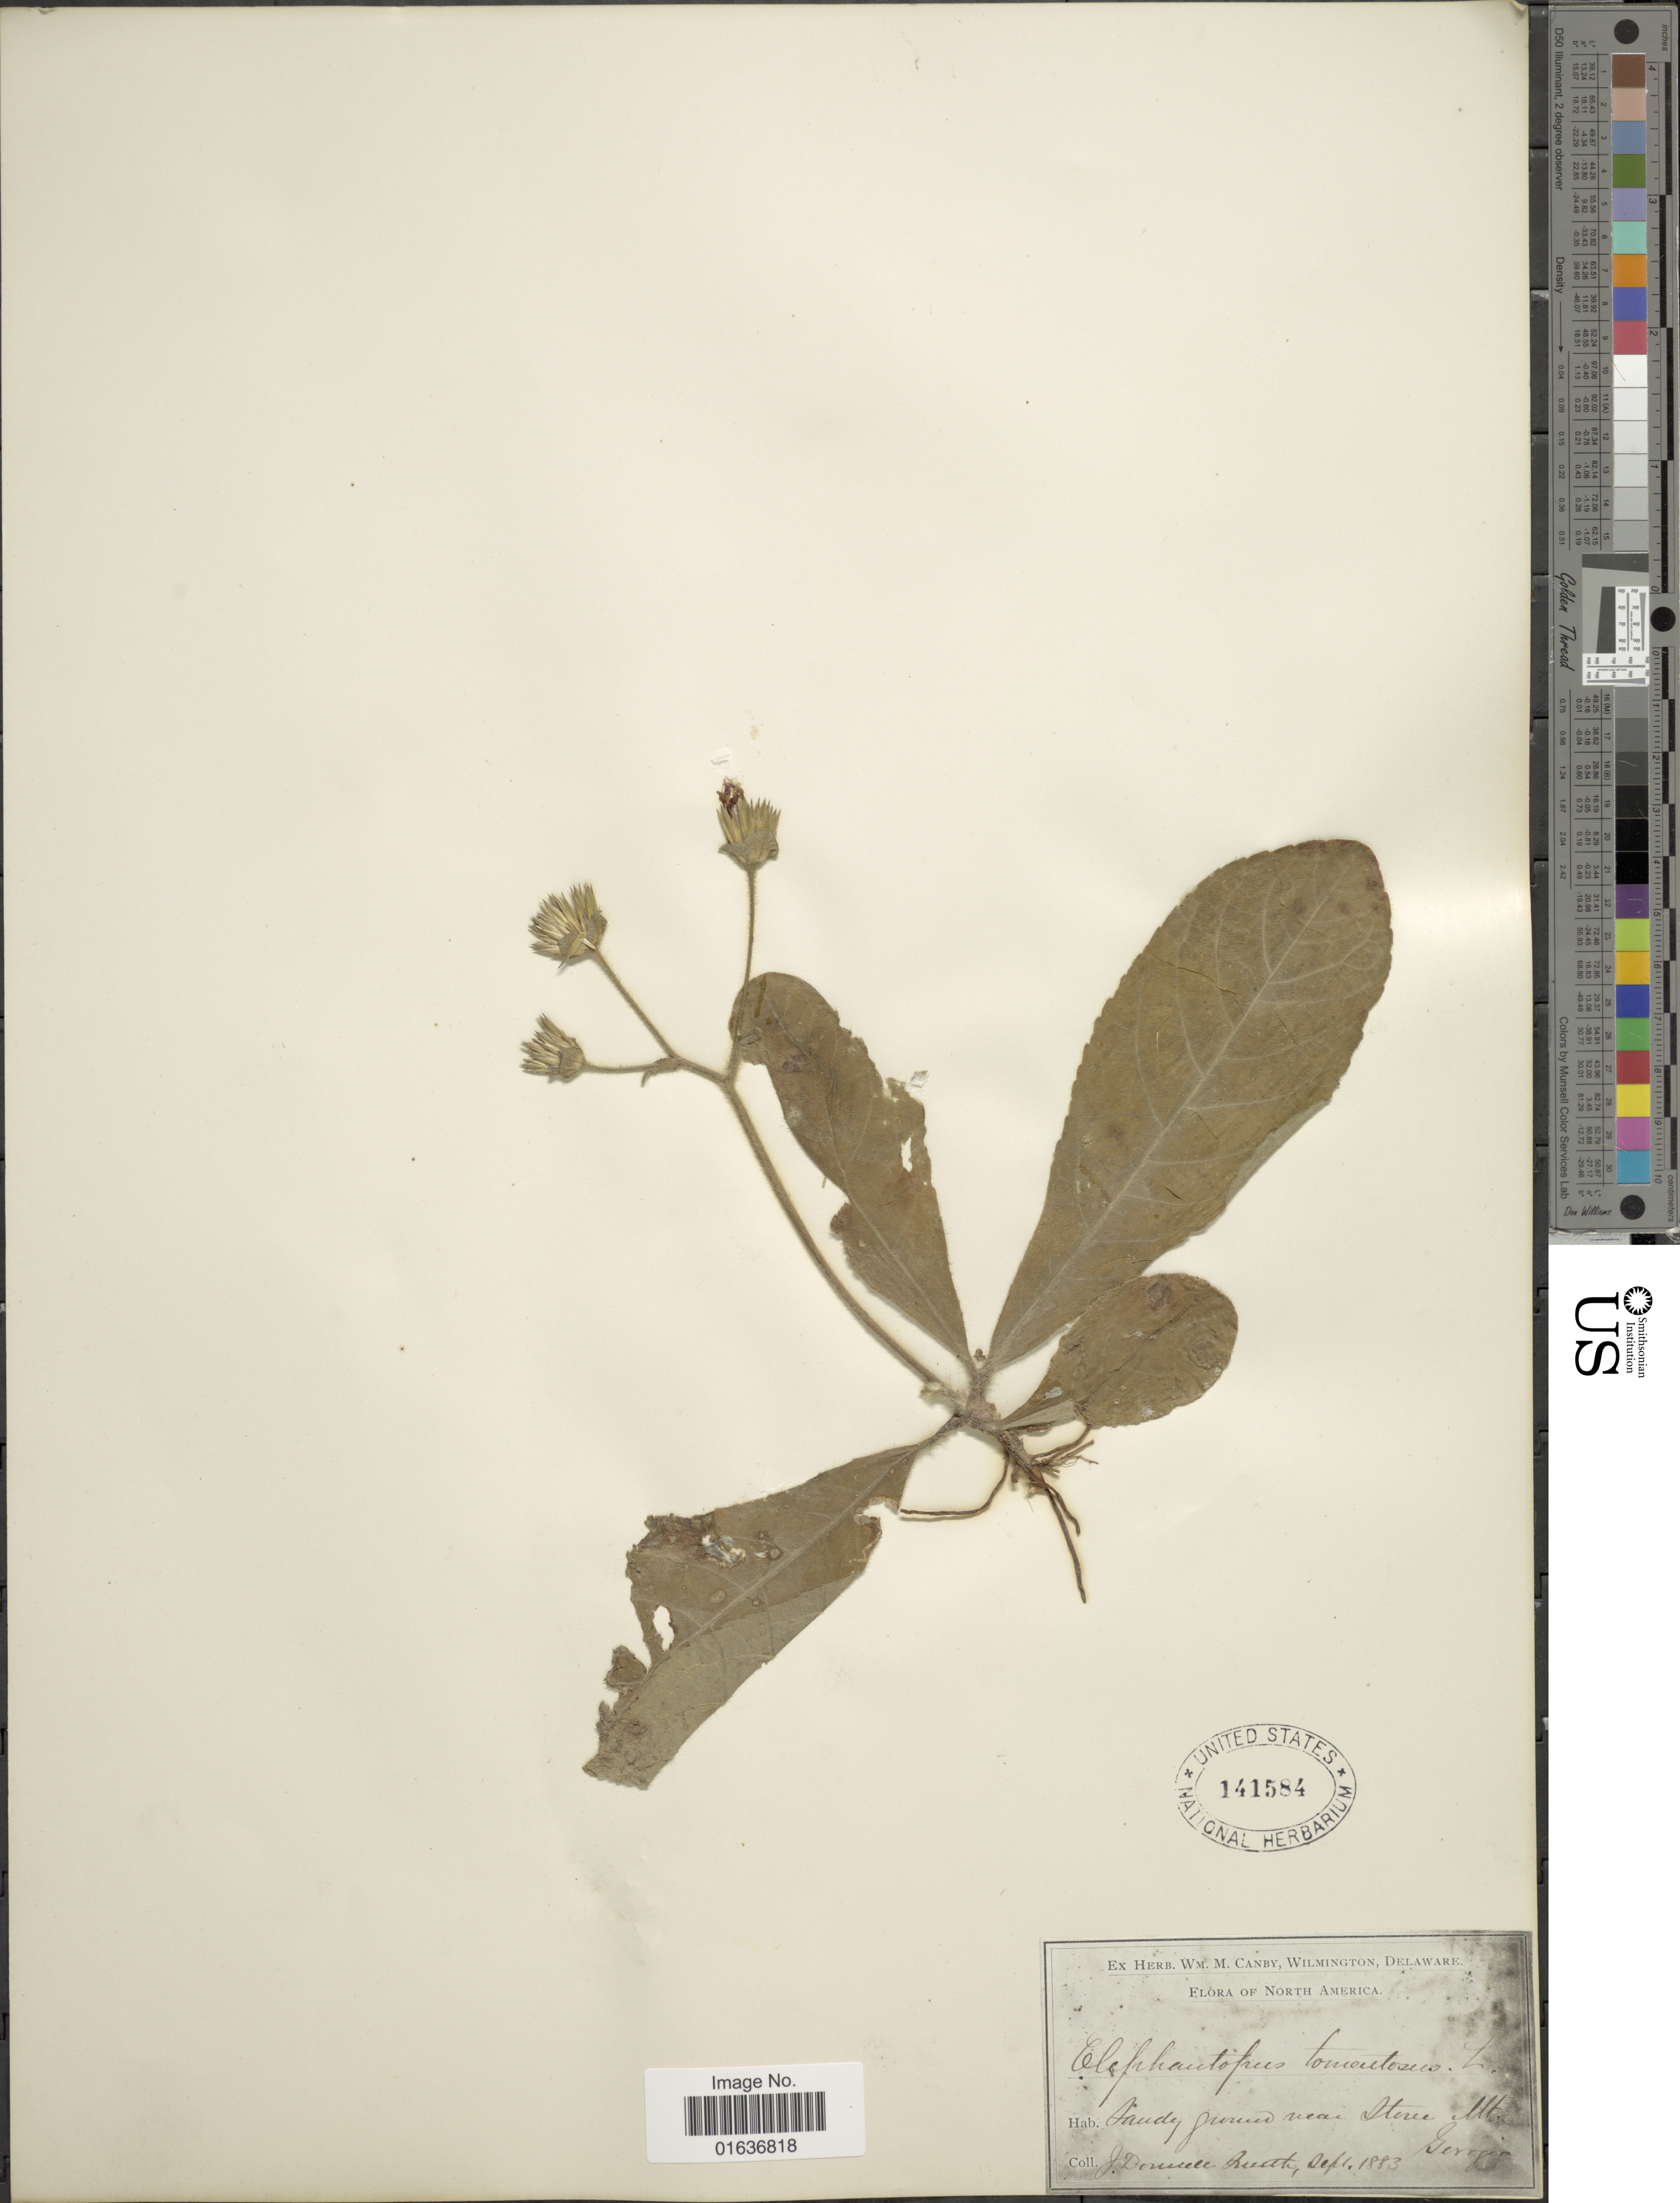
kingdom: Plantae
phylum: Tracheophyta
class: Magnoliopsida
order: Asterales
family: Asteraceae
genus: Elephantopus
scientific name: Elephantopus tomentosus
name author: L.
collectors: J. Donnell Smith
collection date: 1883-09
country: United States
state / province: Georgia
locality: Sandy gurun near Iteri Mt.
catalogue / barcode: US 141584